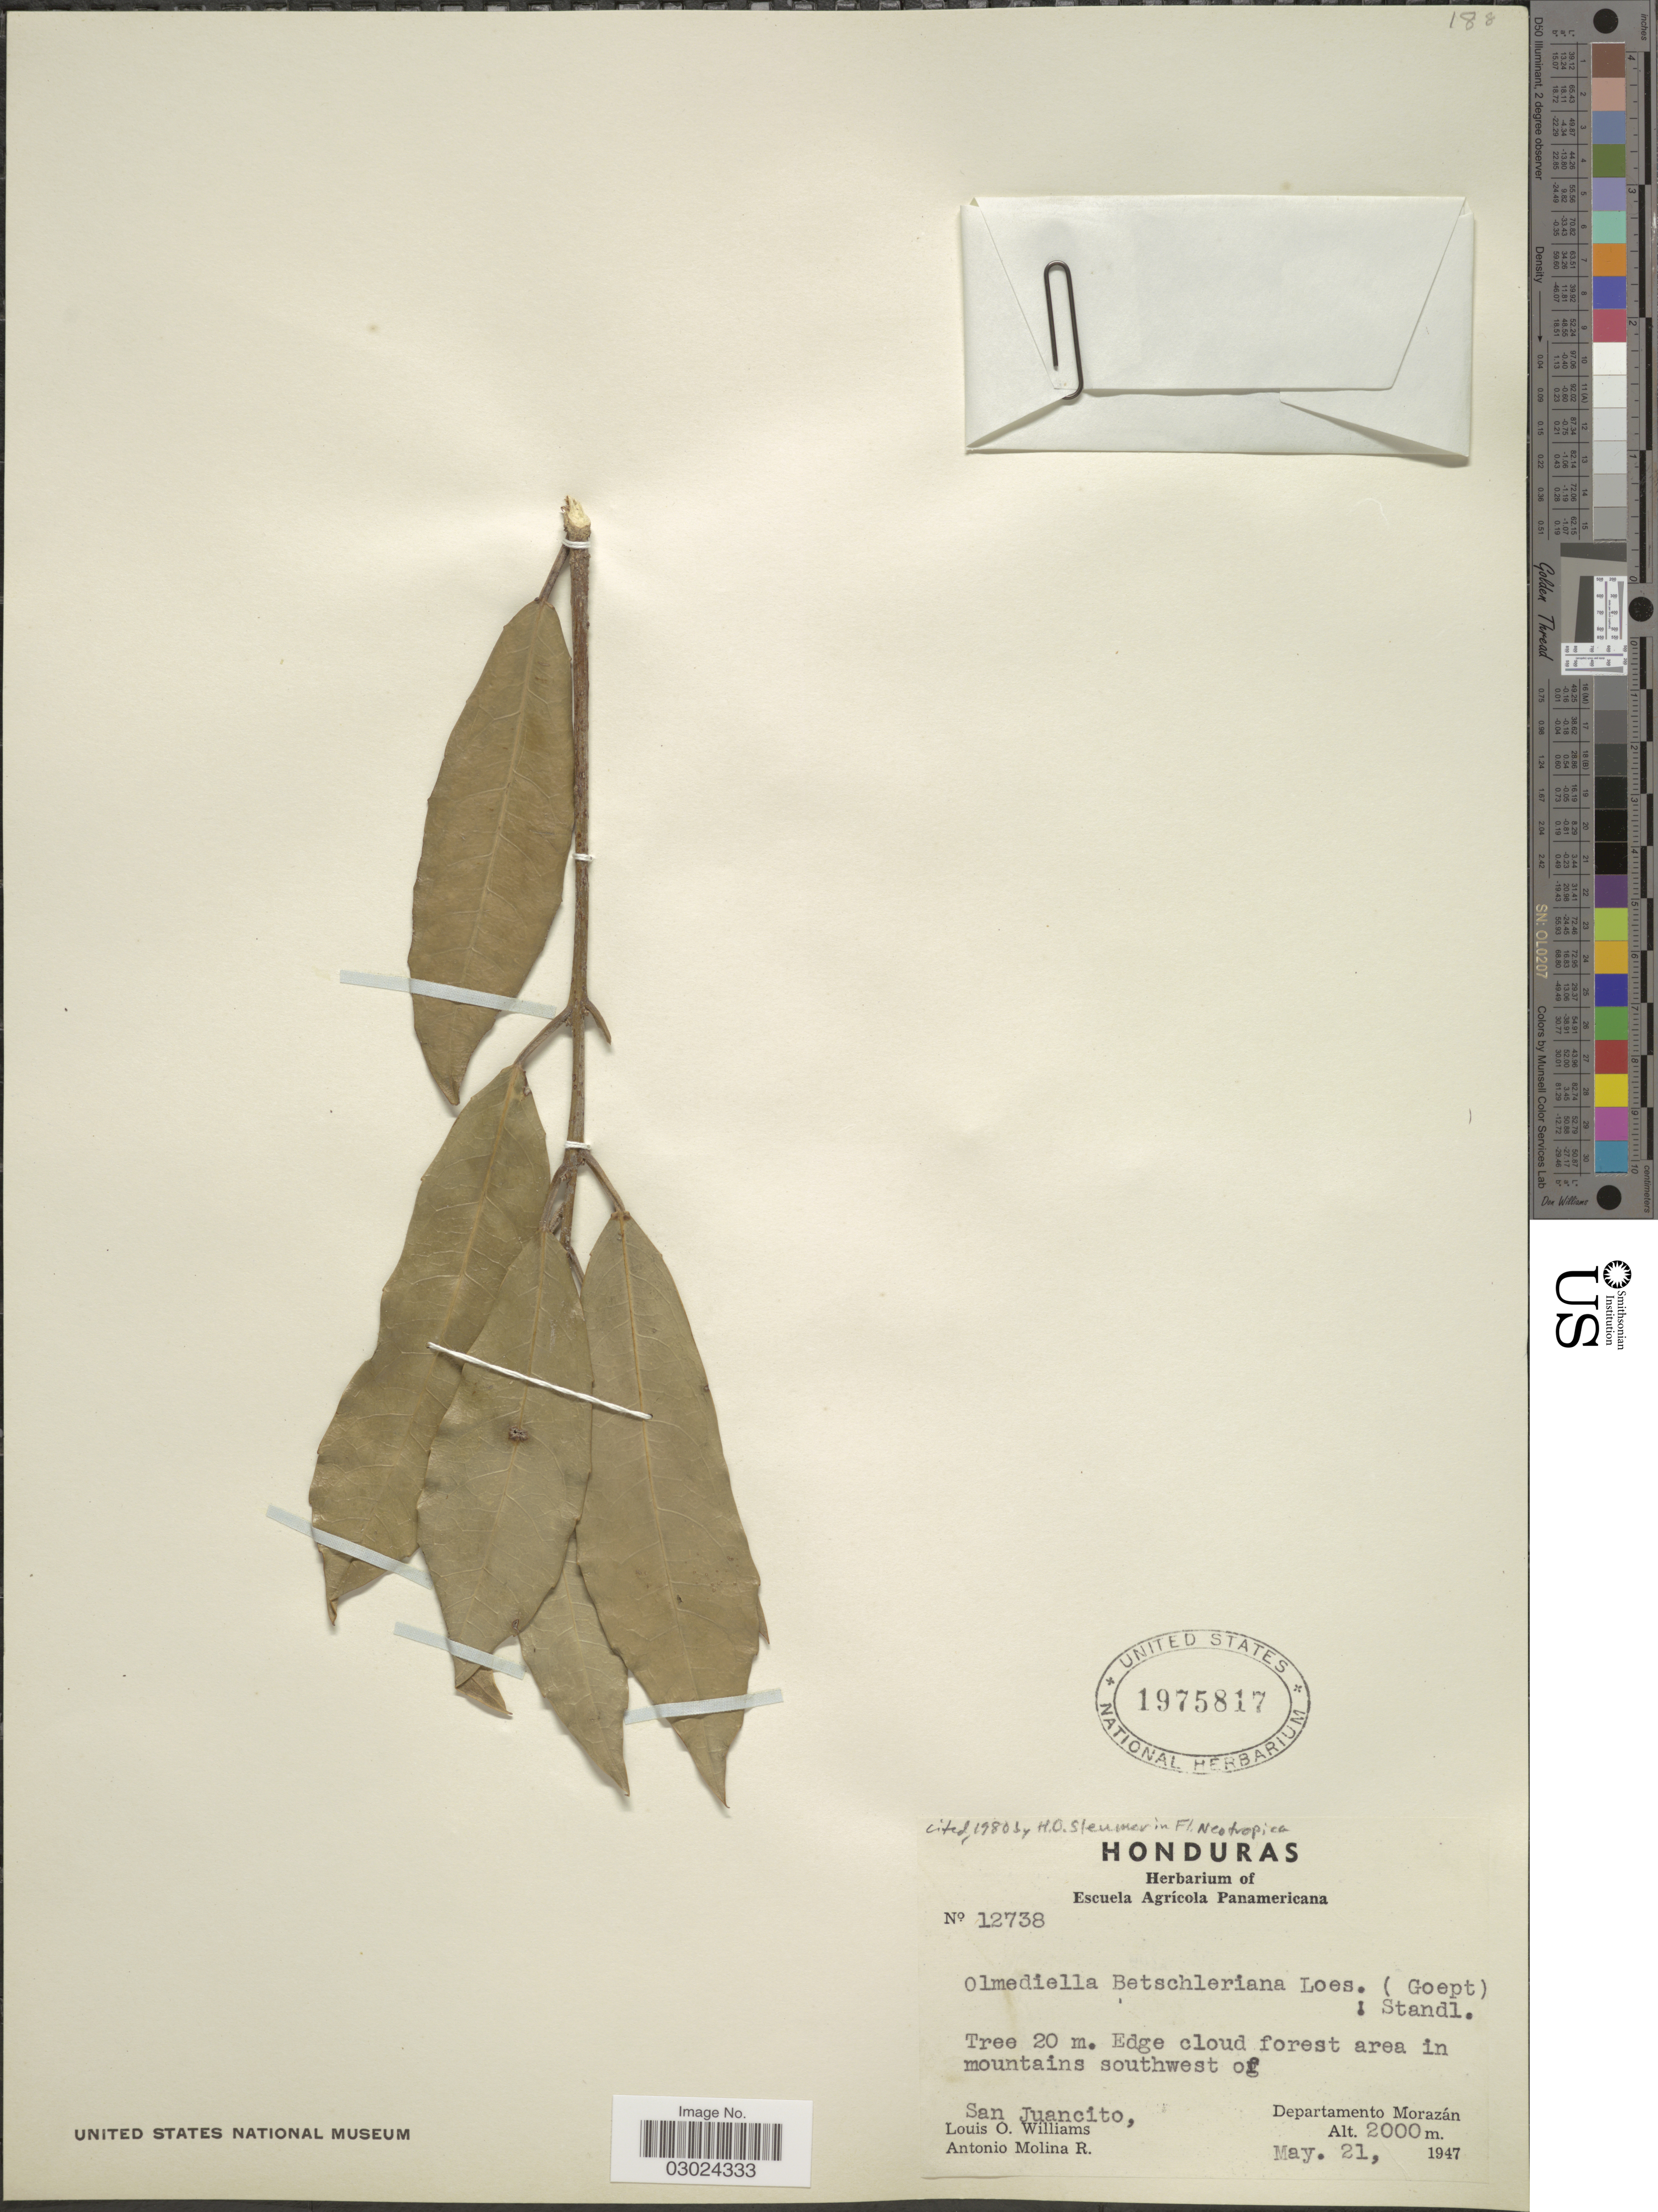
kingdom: Plantae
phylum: Tracheophyta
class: Magnoliopsida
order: Malpighiales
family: Salicaceae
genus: Olmediella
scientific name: Olmediella betschleriana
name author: (Goeppert) Loes.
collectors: L. O. Williams & A. Molina R.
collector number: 12738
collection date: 1947-05-21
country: Honduras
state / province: Fco. Morazán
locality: Edge cloud forest area in mountains southwest of San Juancito, Departamento Morazán.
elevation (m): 2000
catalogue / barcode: US 1975817